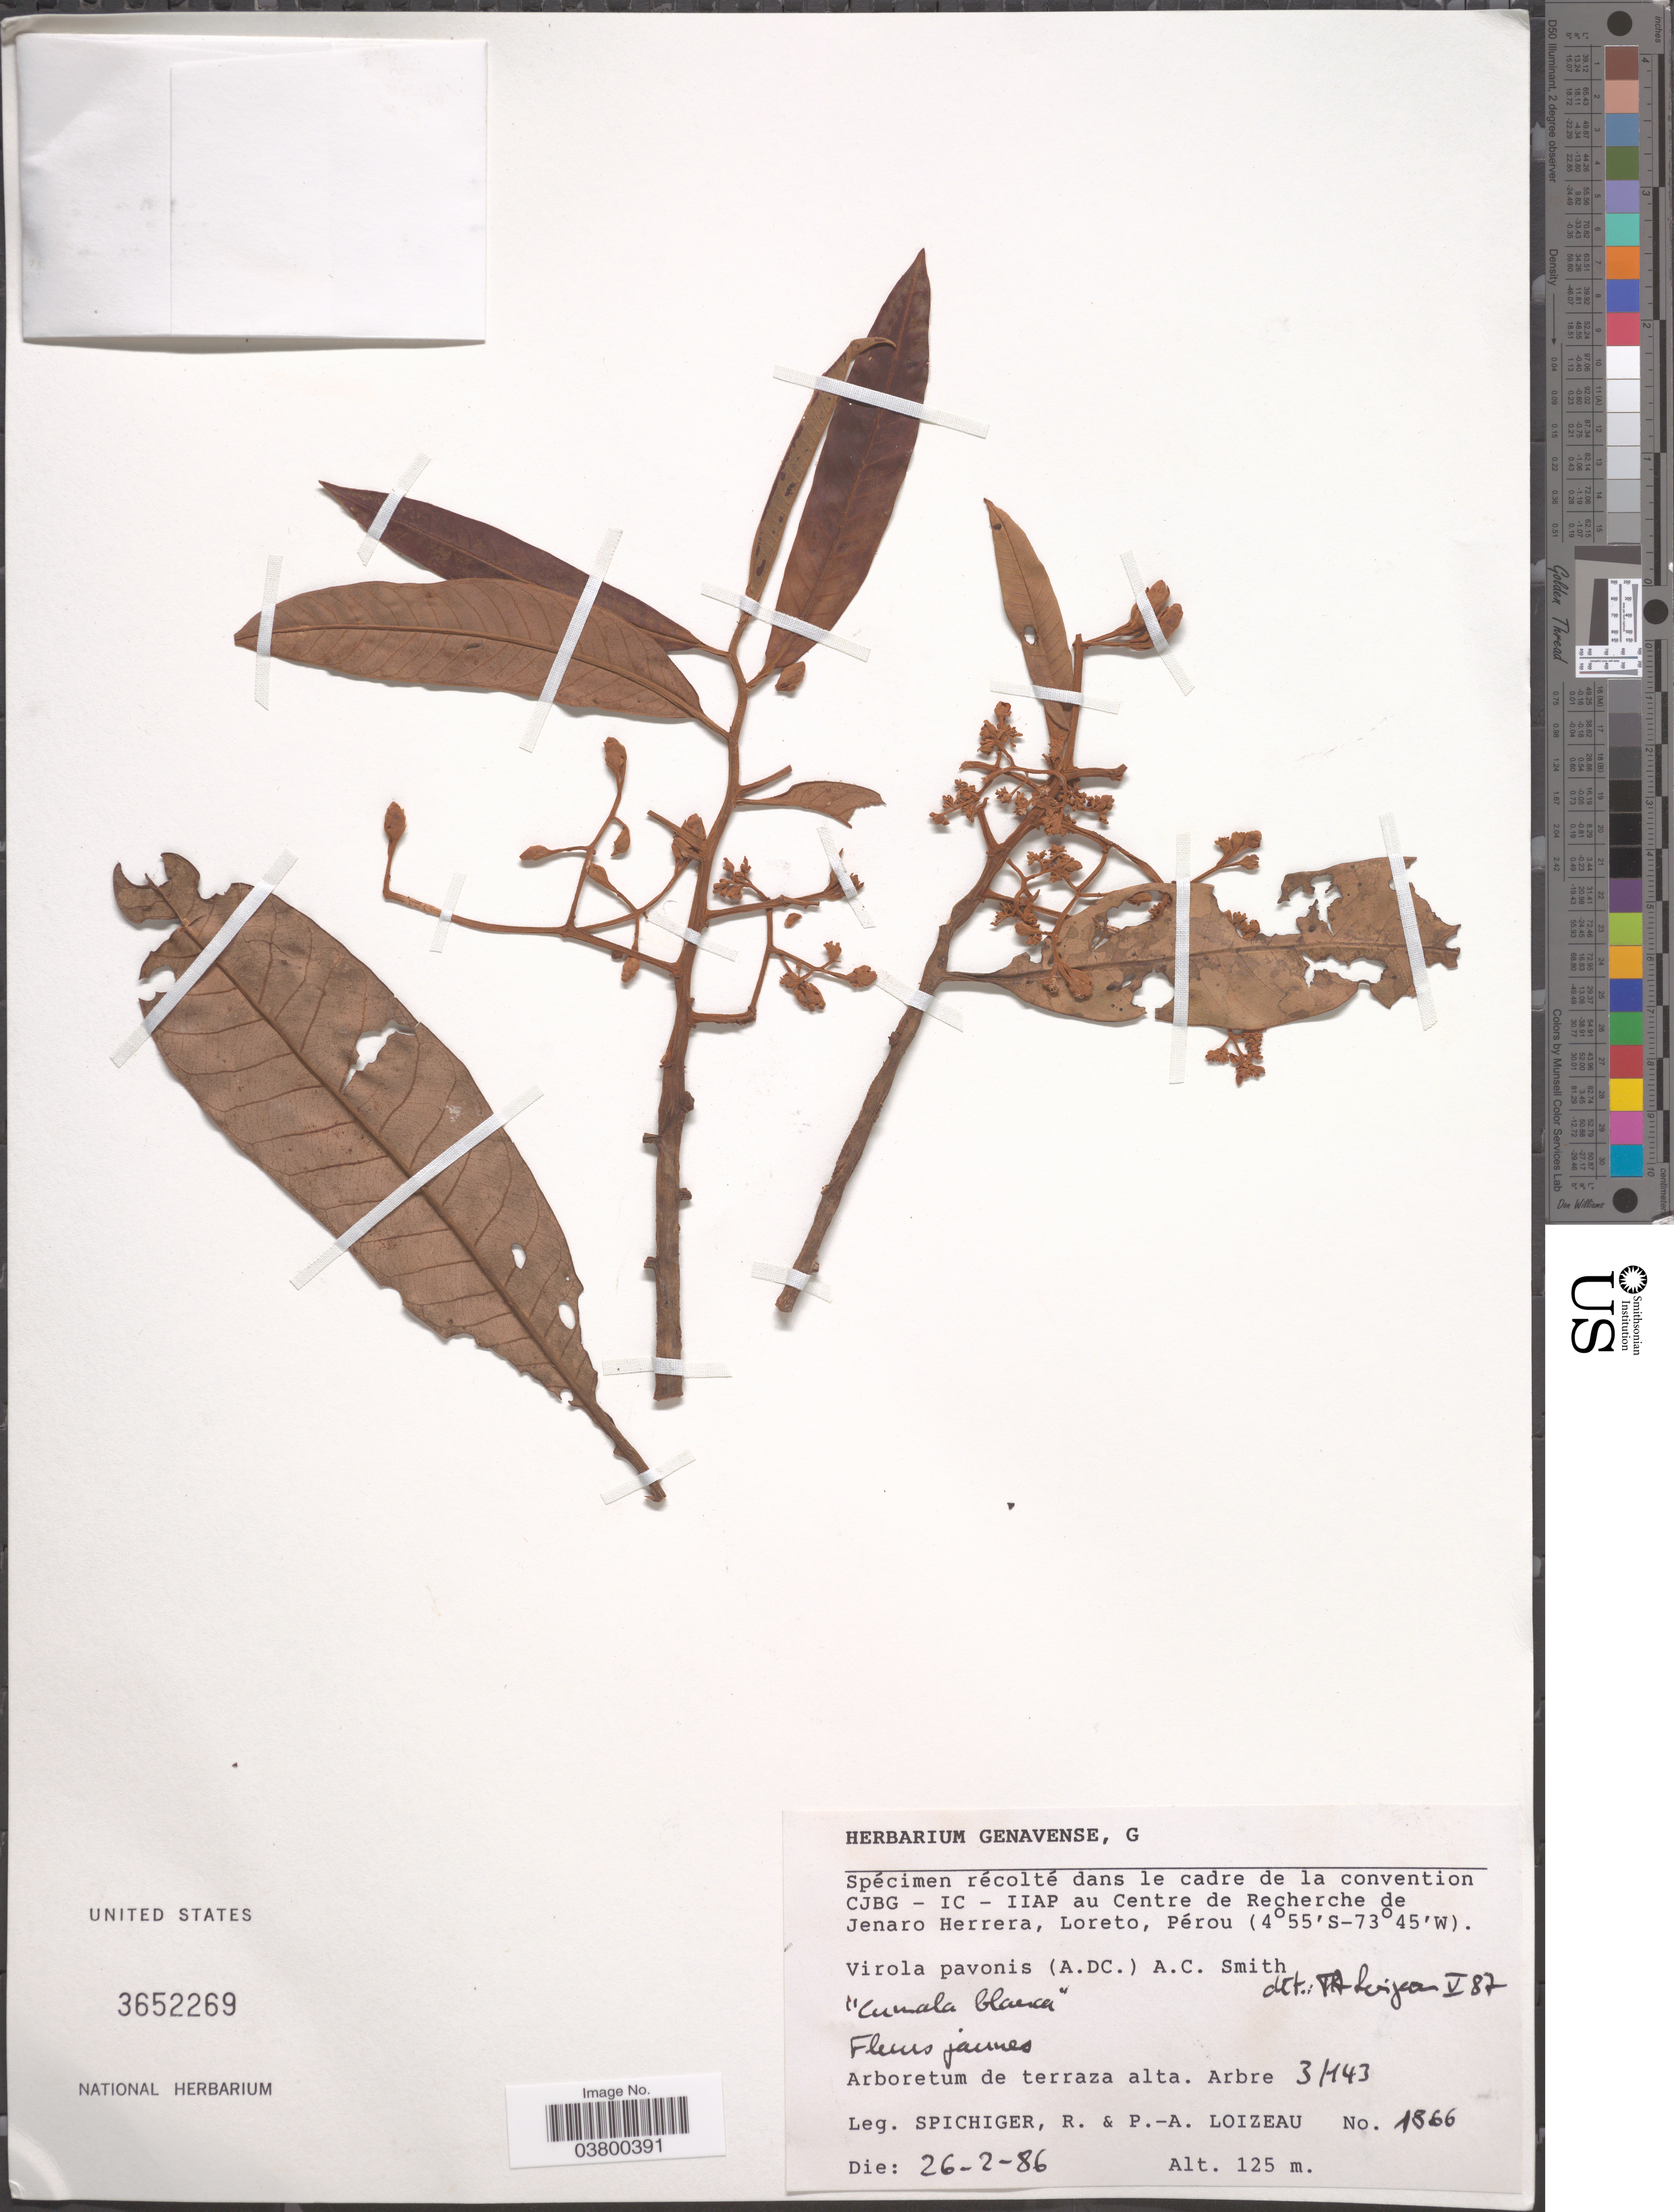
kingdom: Plantae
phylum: Tracheophyta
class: Magnoliopsida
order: Magnoliales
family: Myristicaceae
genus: Virola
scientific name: Virola pavonis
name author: (A. DC.) A.C. Sm.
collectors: R. Spichiger & P. Loizeau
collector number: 1866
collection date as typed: Transcribed d/m/y: 26/2/86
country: Peru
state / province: Loreto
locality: Centre de Recherche de Jenaro Herrera, Loreto, Pérou. Arboretum de terraza alta - Arbre 3/143.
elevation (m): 125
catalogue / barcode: US 3652269